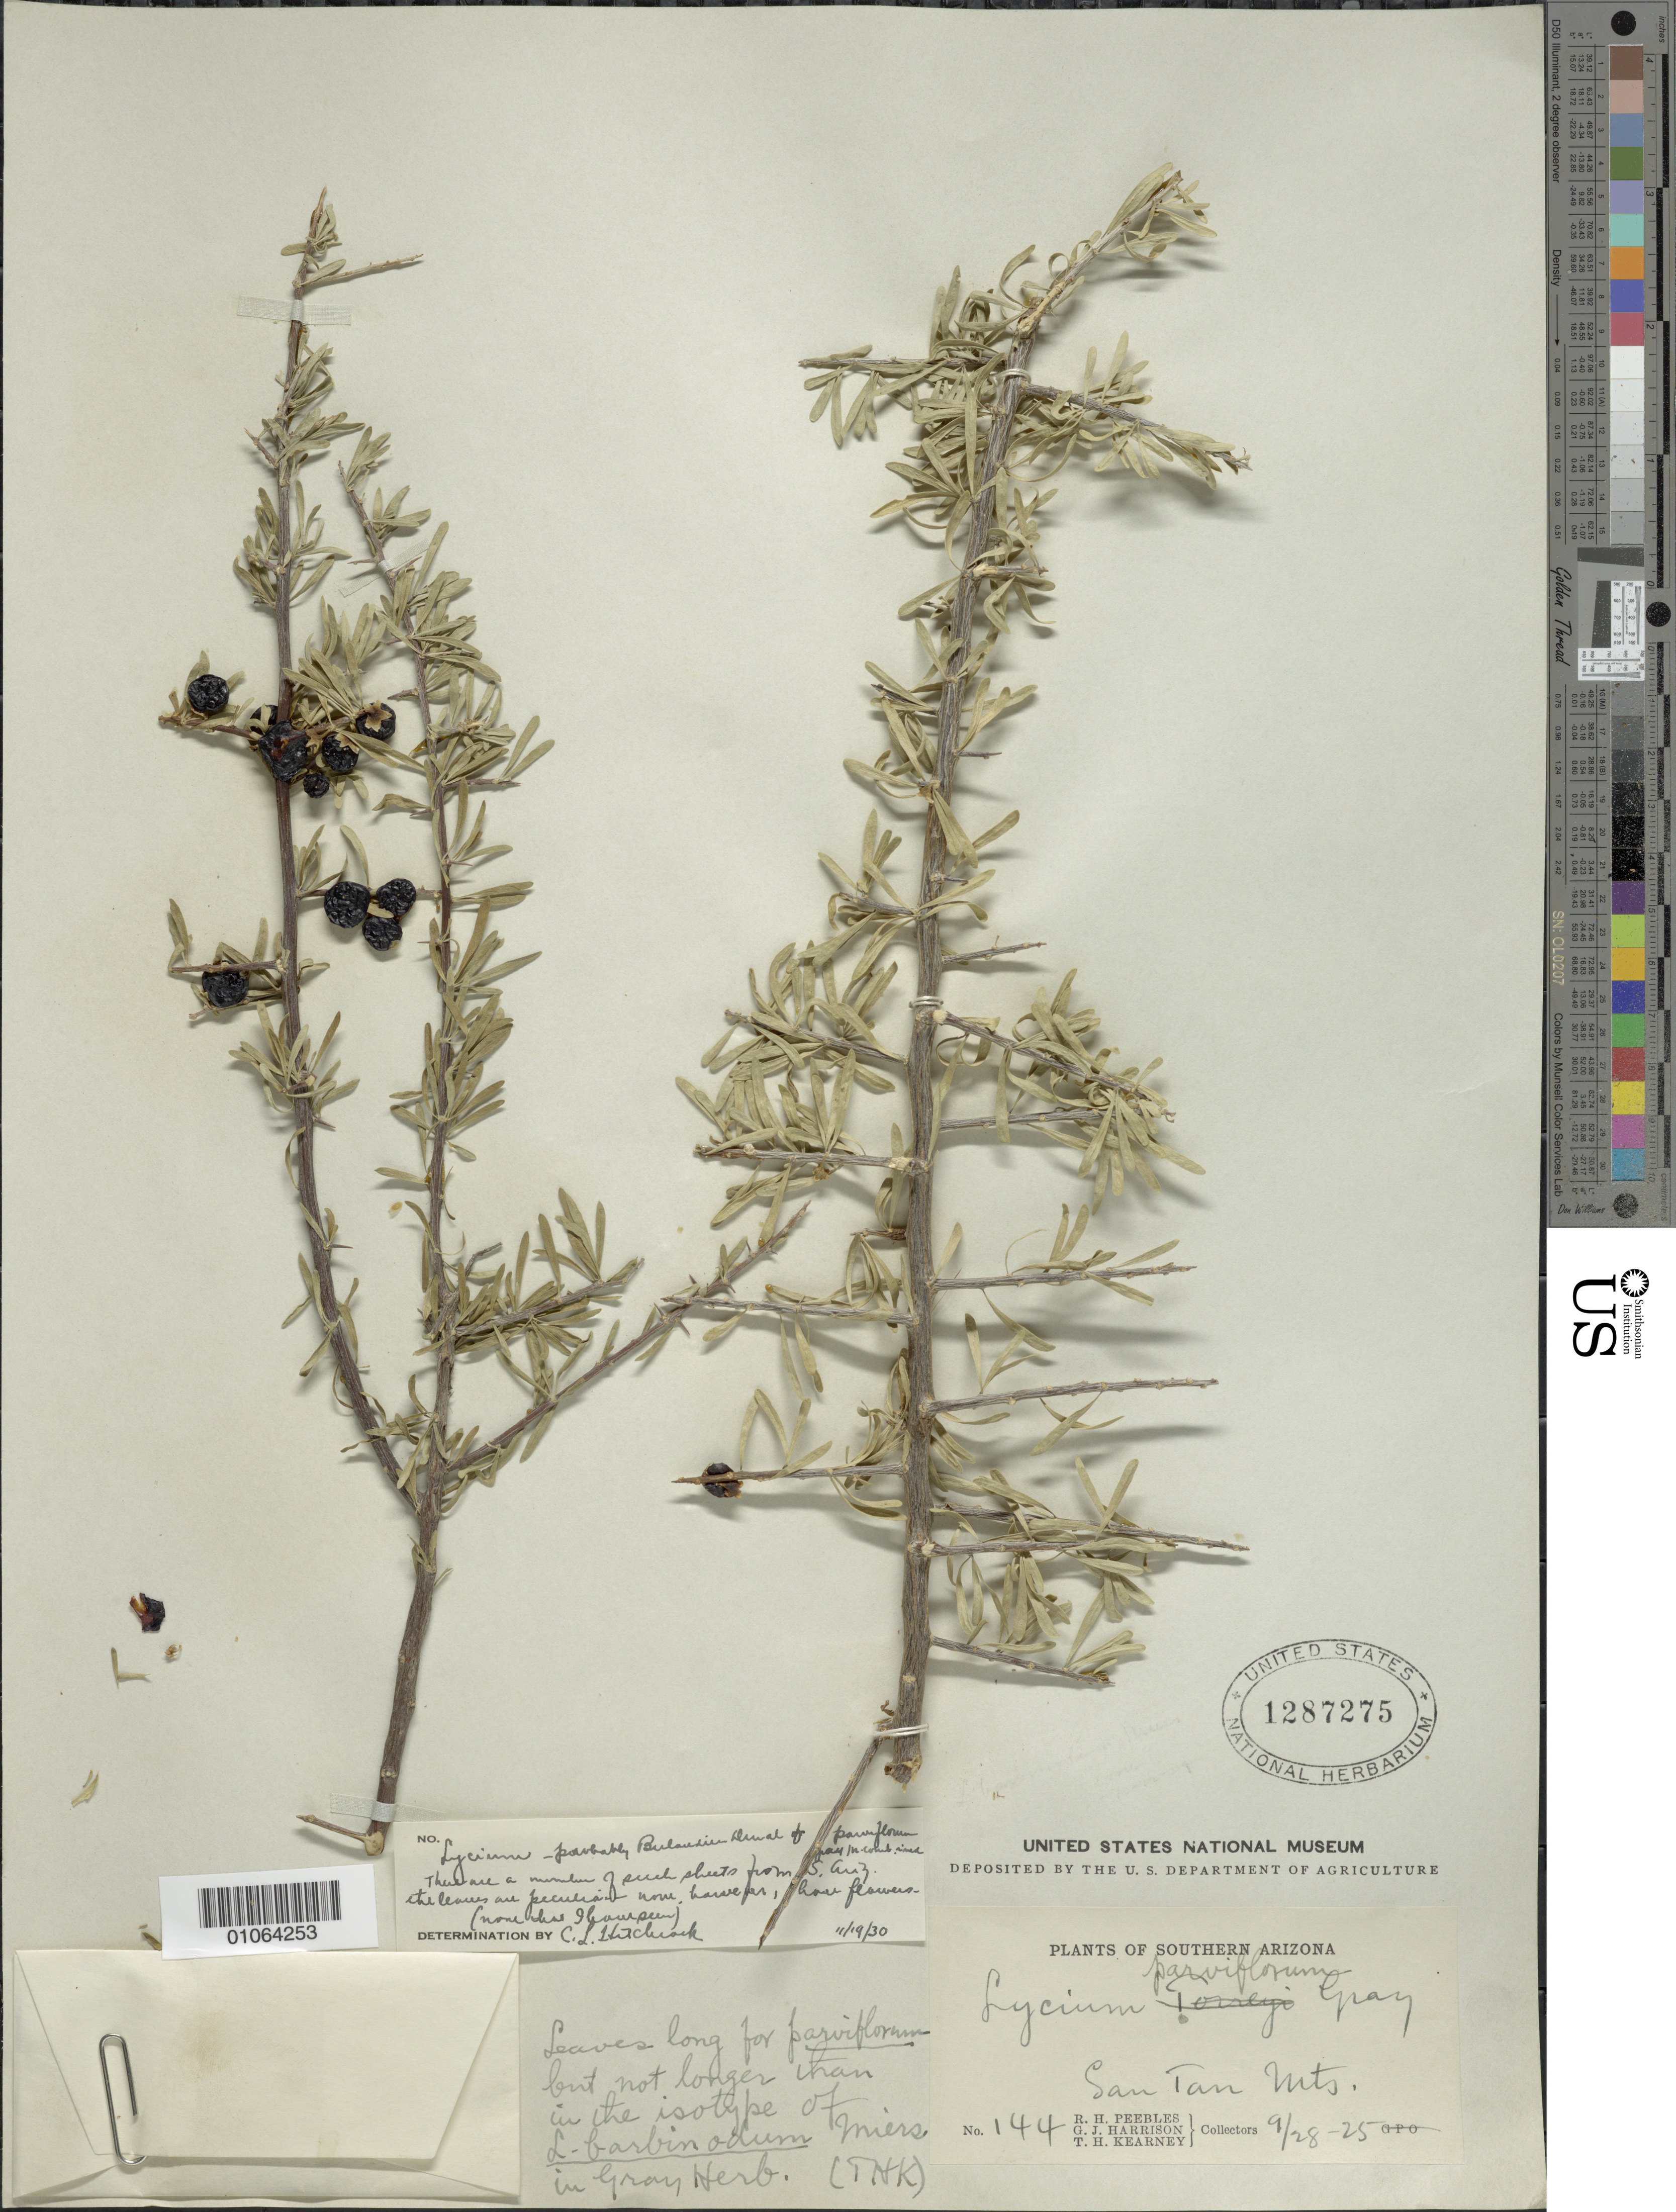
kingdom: Plantae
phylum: Tracheophyta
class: Magnoliopsida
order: Solanales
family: Solanaceae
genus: Lycium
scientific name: Lycium berlandieri f. parviflorum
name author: (A. Gray) C.L. Hitchc.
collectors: R. H. Peebles, G. J. Harrison & T. H. Kearney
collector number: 144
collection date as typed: Transcribed d/m/y: 29/9/25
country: United States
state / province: Arizona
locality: Southern Arizona. San Tan Mts.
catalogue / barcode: US 1287275